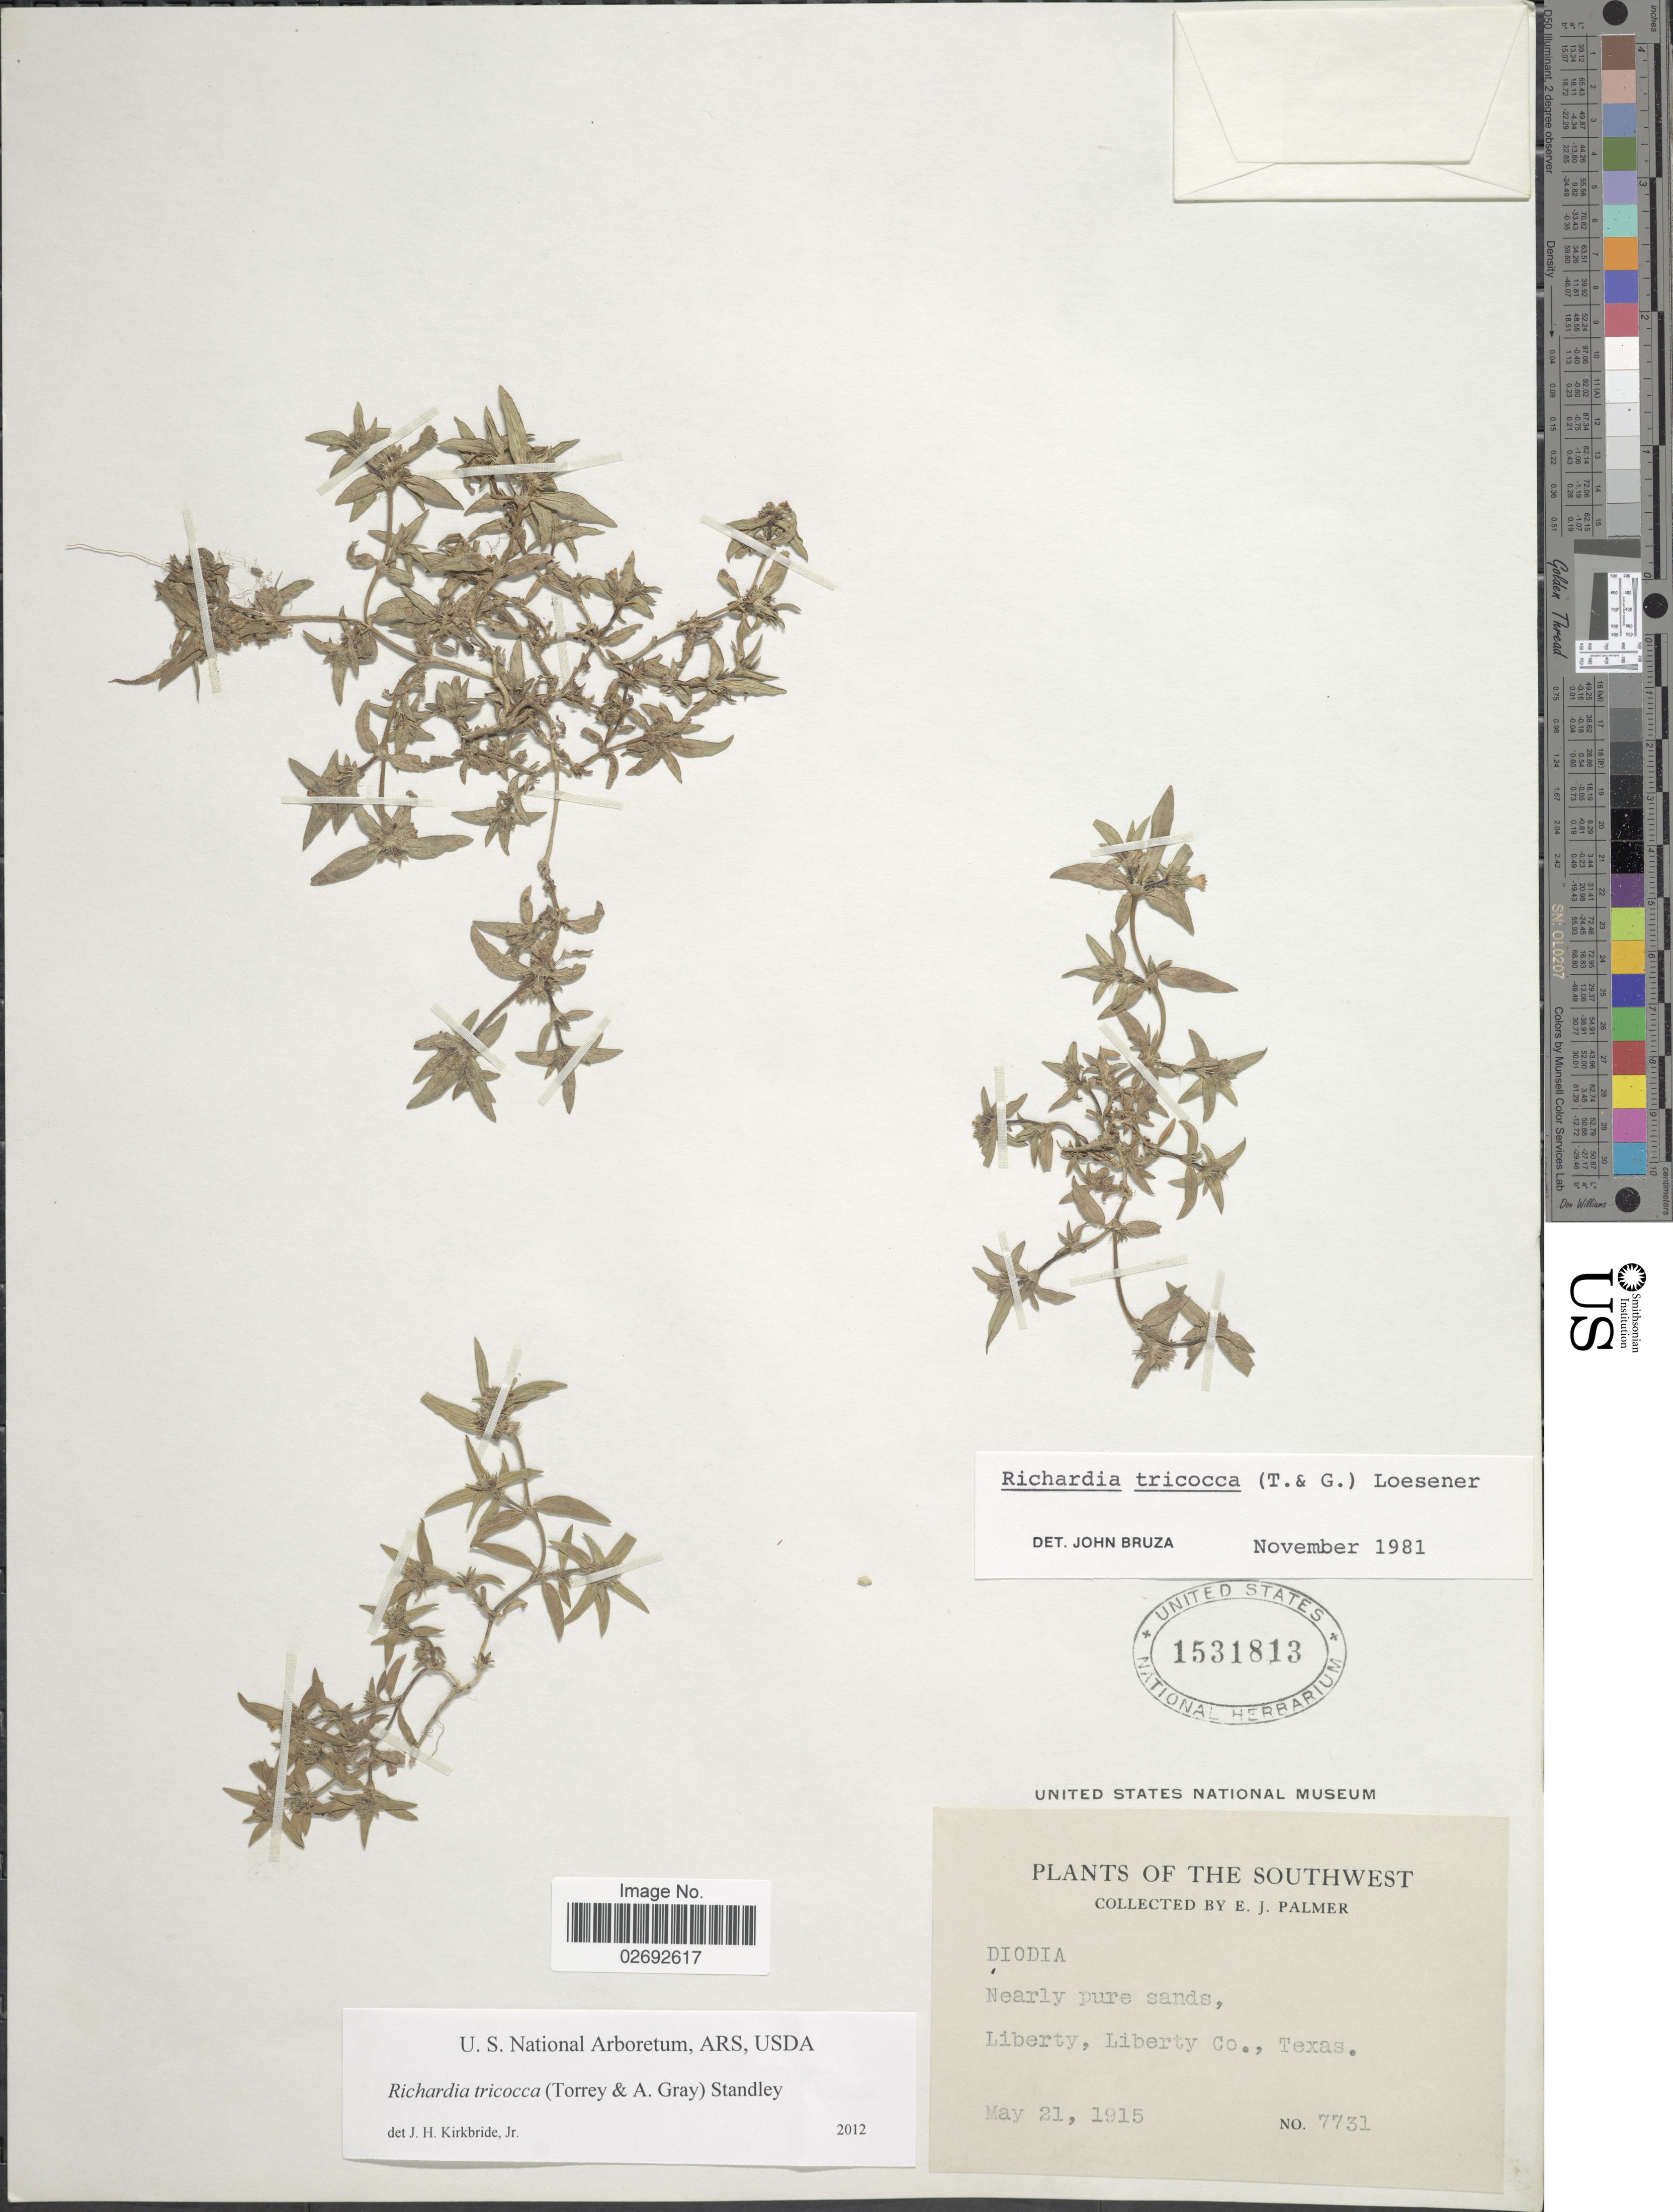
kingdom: Plantae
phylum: Tracheophyta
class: Magnoliopsida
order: Gentianales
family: Rubiaceae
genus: Richardia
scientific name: Richardia tricocca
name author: (Torr.) Standl.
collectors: E. J. Palmer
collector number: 7731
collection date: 1915-05-21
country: United States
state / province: Texas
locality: The Southwest, Liberty, Liberty Co., Texas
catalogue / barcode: US 1531813